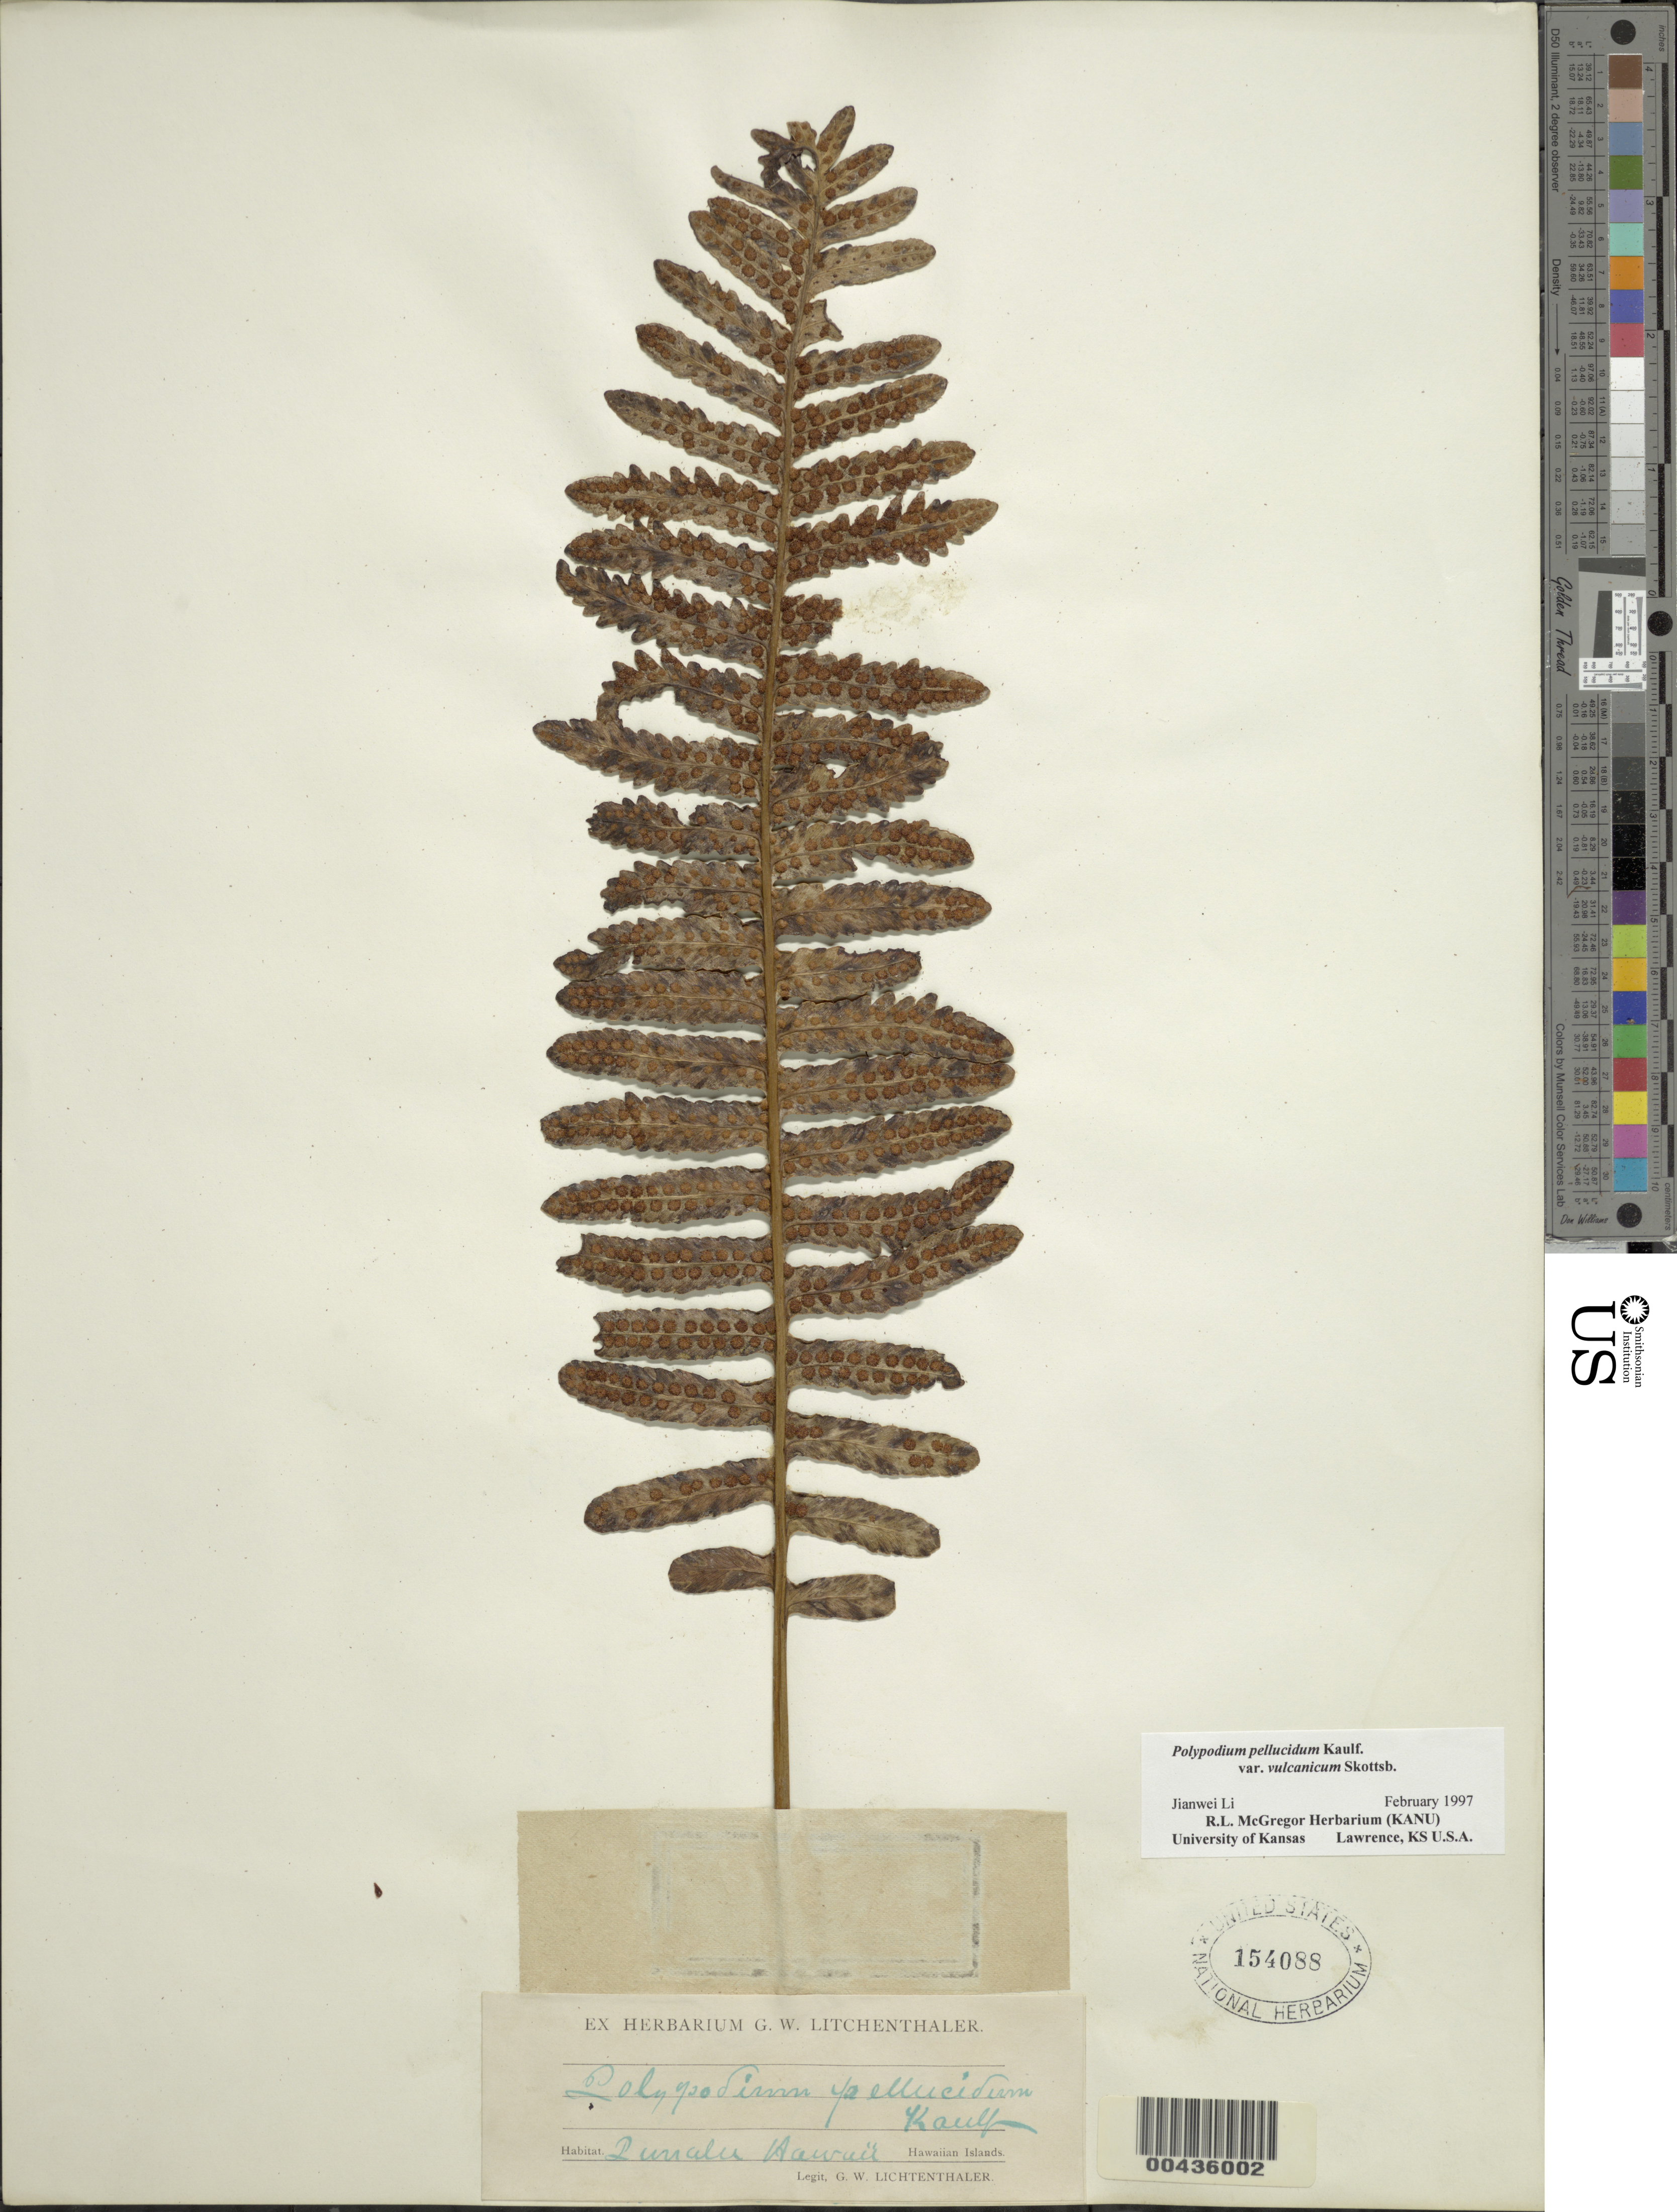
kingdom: Plantae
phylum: Tracheophyta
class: Polypodiopsida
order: Polypodiales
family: Polypodiaceae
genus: Polypodium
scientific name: Polypodium pellucidum var. vulcanicum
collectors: G. Lichtenthaler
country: United States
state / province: Hawaii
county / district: Hawaii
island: Hawaii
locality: Lunalu Punalu, Hawaiian Islands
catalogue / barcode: US 154088